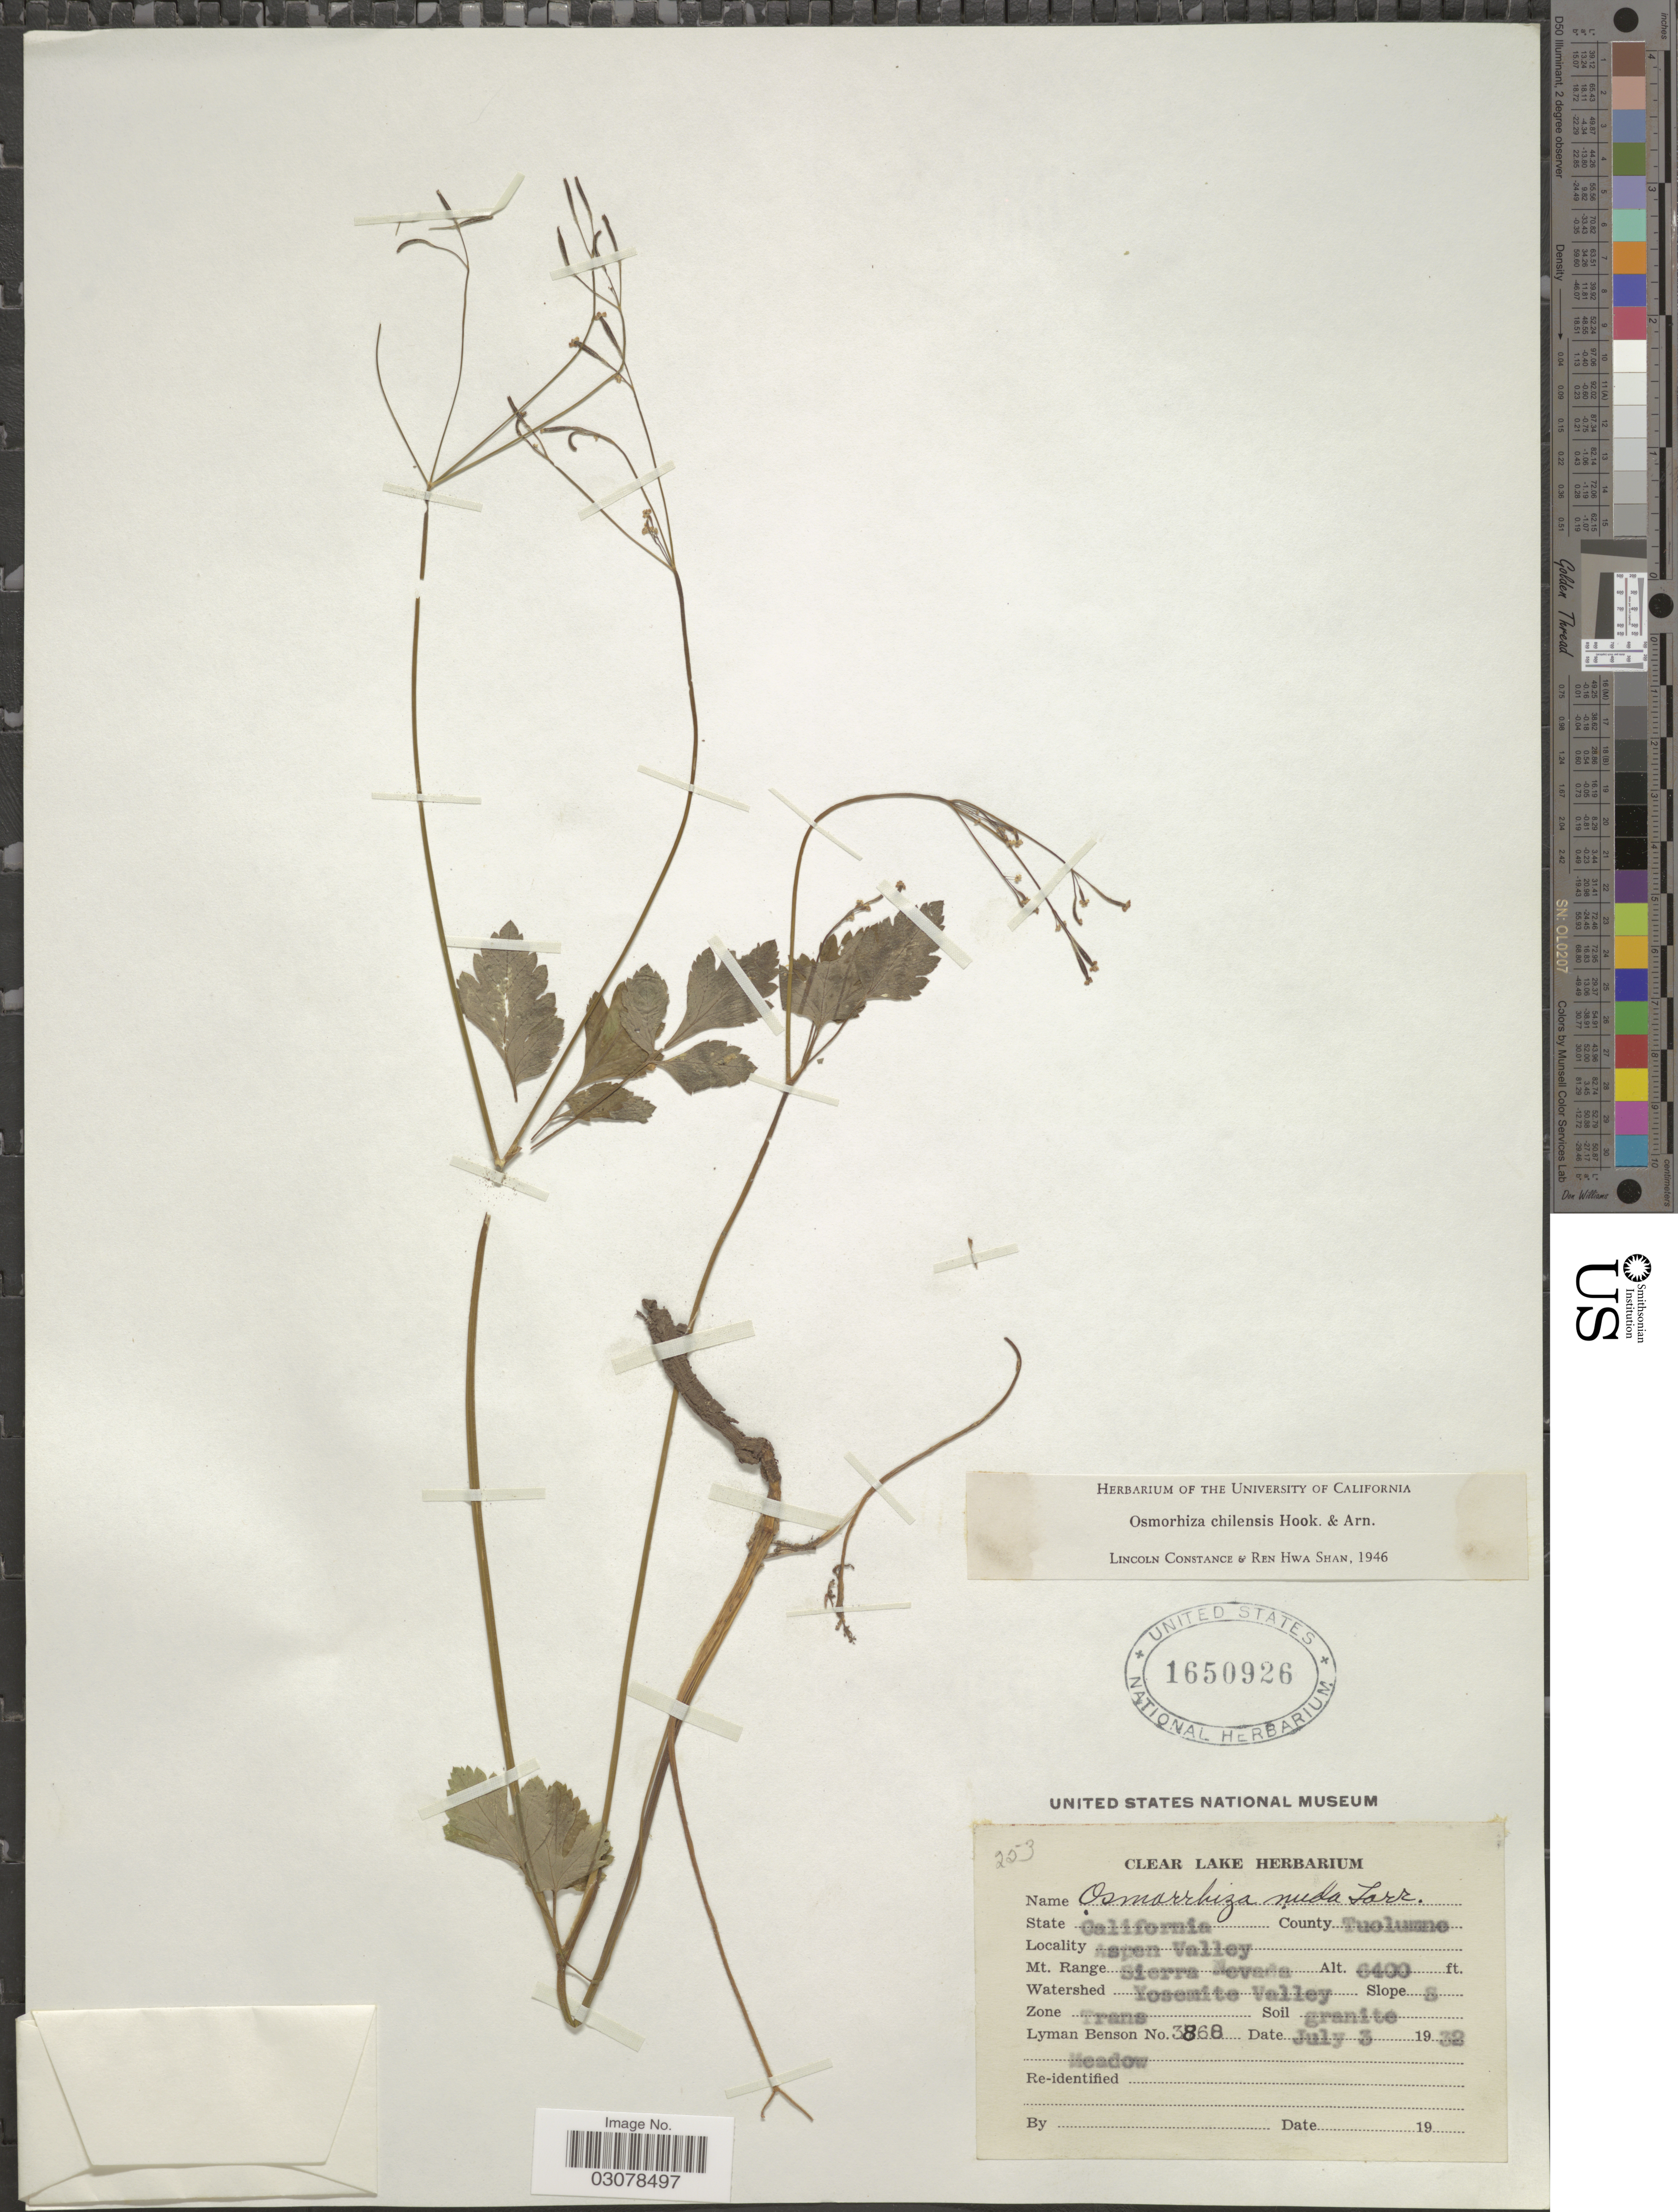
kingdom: Plantae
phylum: Tracheophyta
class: Magnoliopsida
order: Apiales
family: Apiaceae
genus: Osmorhiza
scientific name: Osmorhiza chilensis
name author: Hook. & Arn.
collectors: L. D. Benson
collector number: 3868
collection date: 1932-07-03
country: United States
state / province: California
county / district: Tuolumne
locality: State California. County Tuolumne. Aspen Valley. Mt. Range Sierra Nevada. Watershed Yosemite Valley. Zone Trans.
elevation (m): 1951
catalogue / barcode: US 1650926